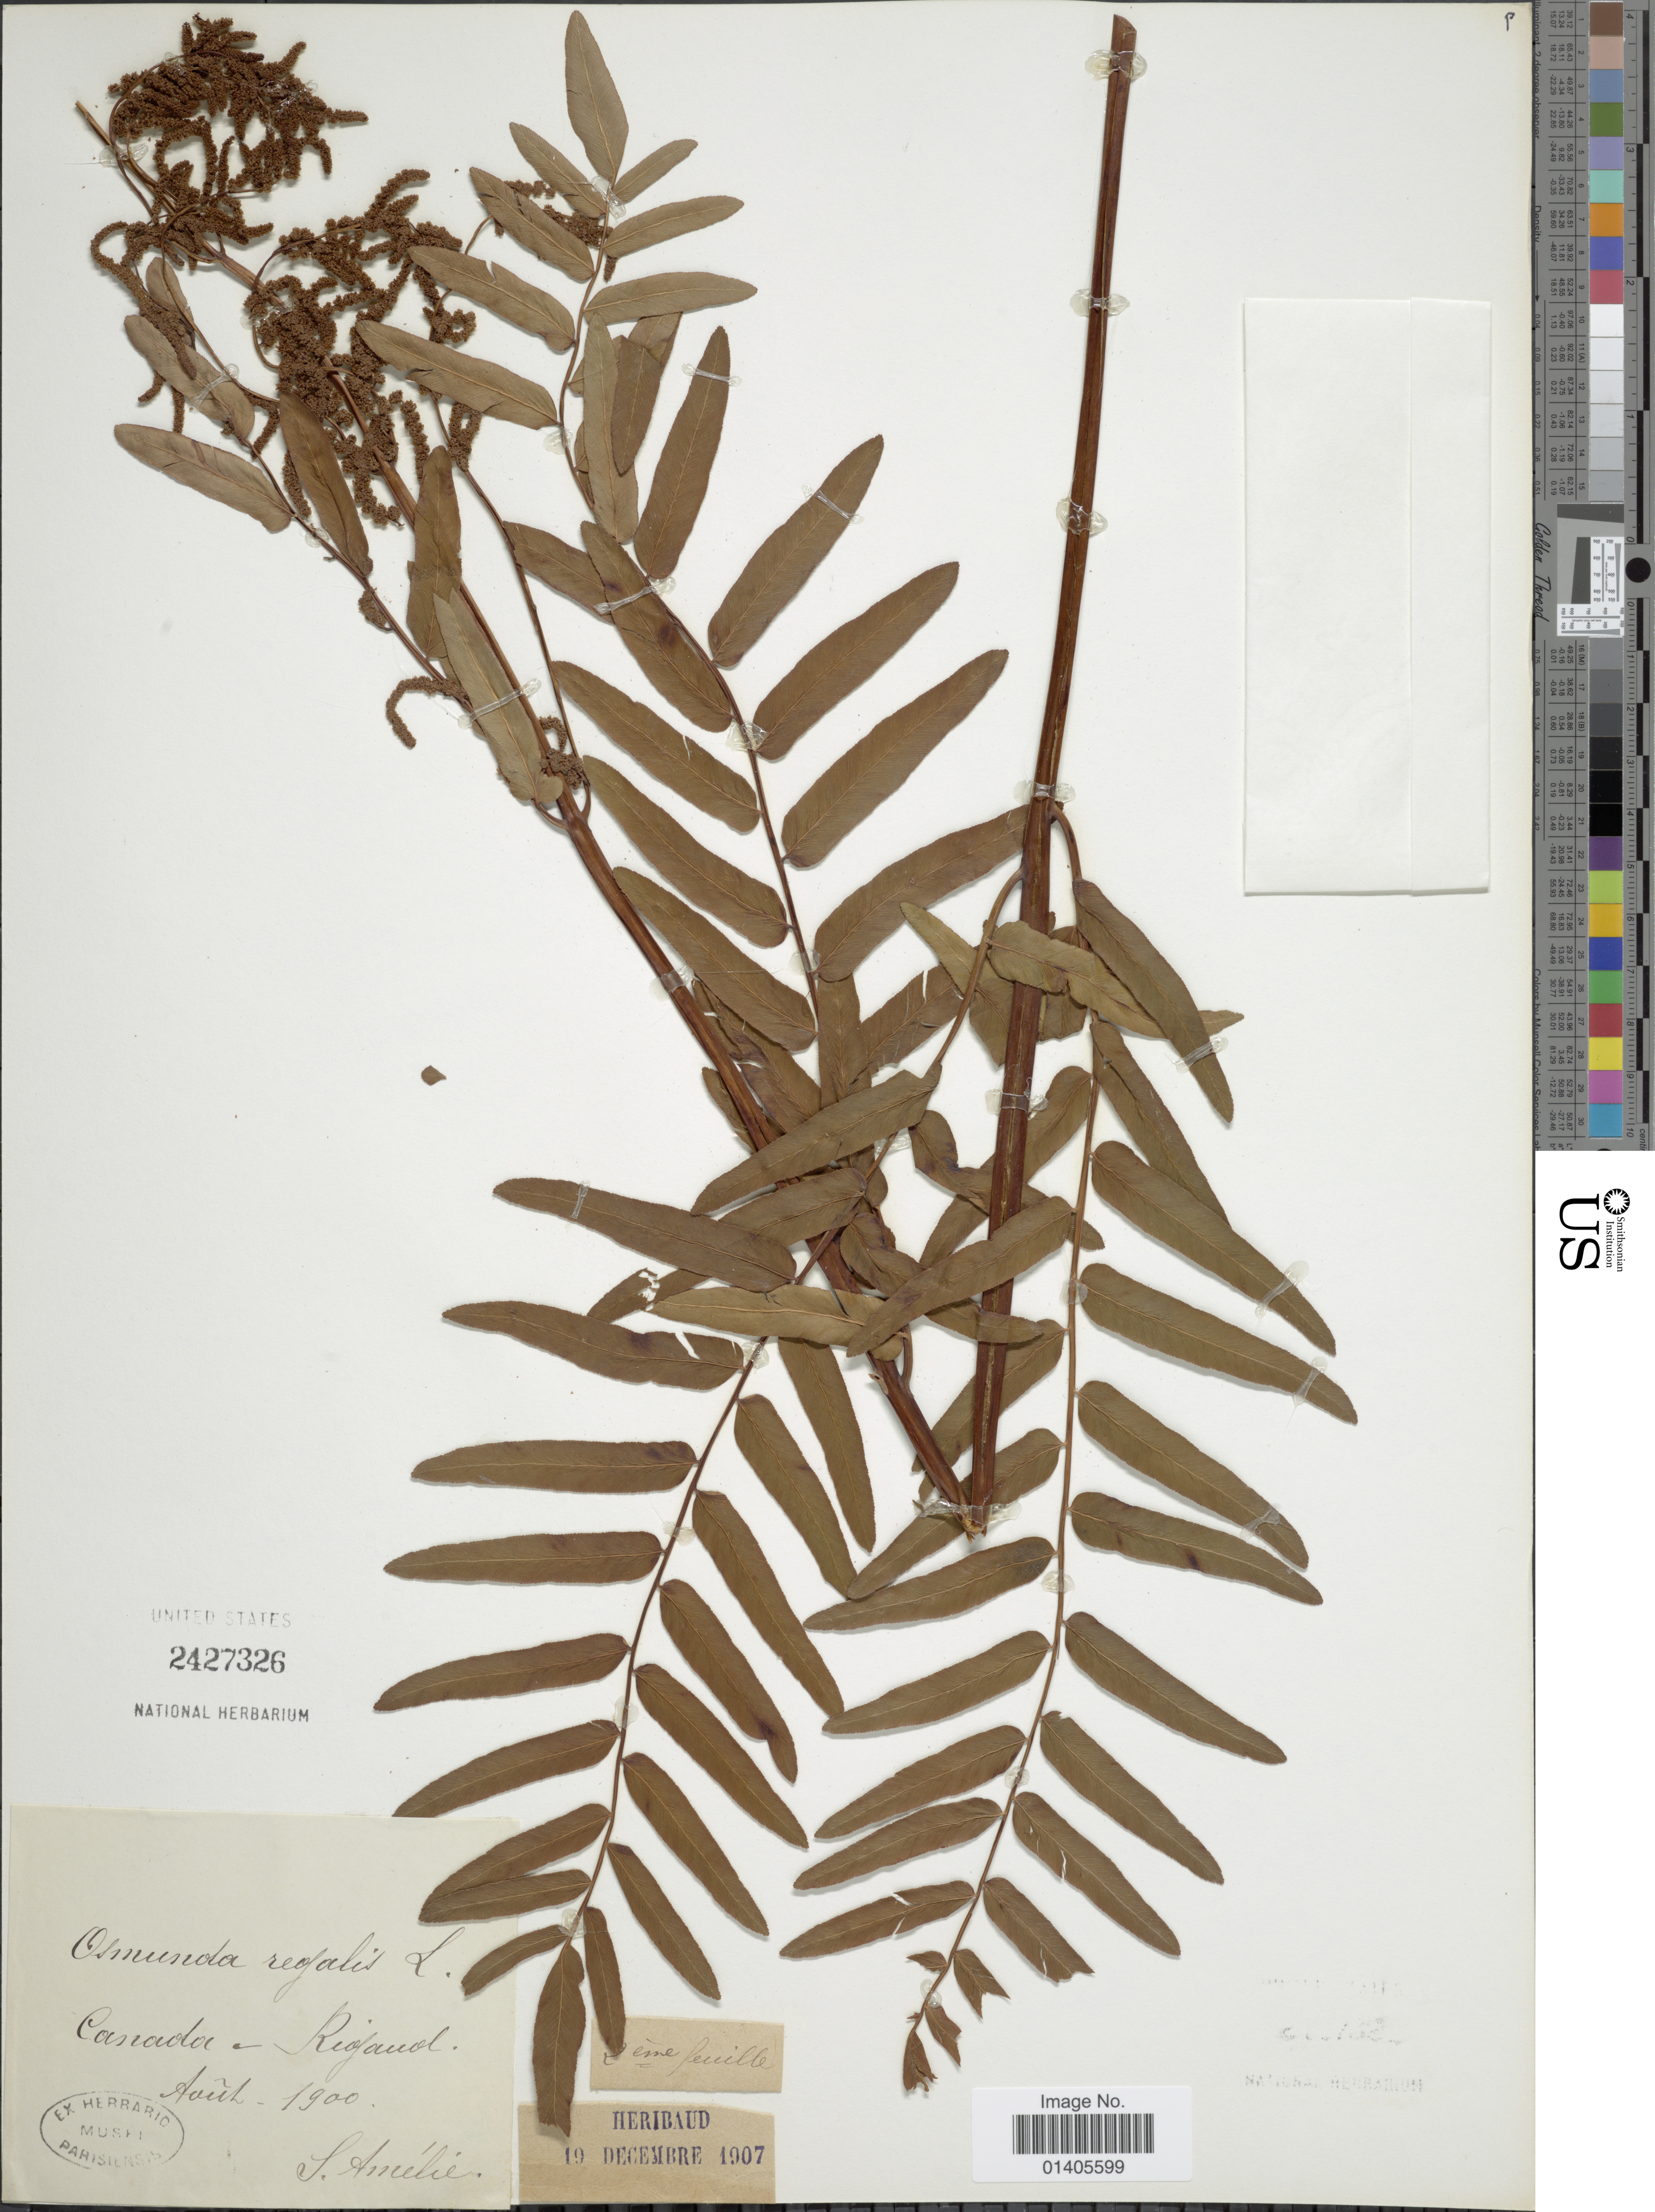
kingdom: Plantae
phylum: Tracheophyta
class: Polypodiopsida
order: Osmundales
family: Osmundaceae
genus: Osmunda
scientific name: Osmunda regalis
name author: L.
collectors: Amélie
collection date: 1900-08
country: Canada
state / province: Quebec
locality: Rigaud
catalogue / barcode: US 2427326